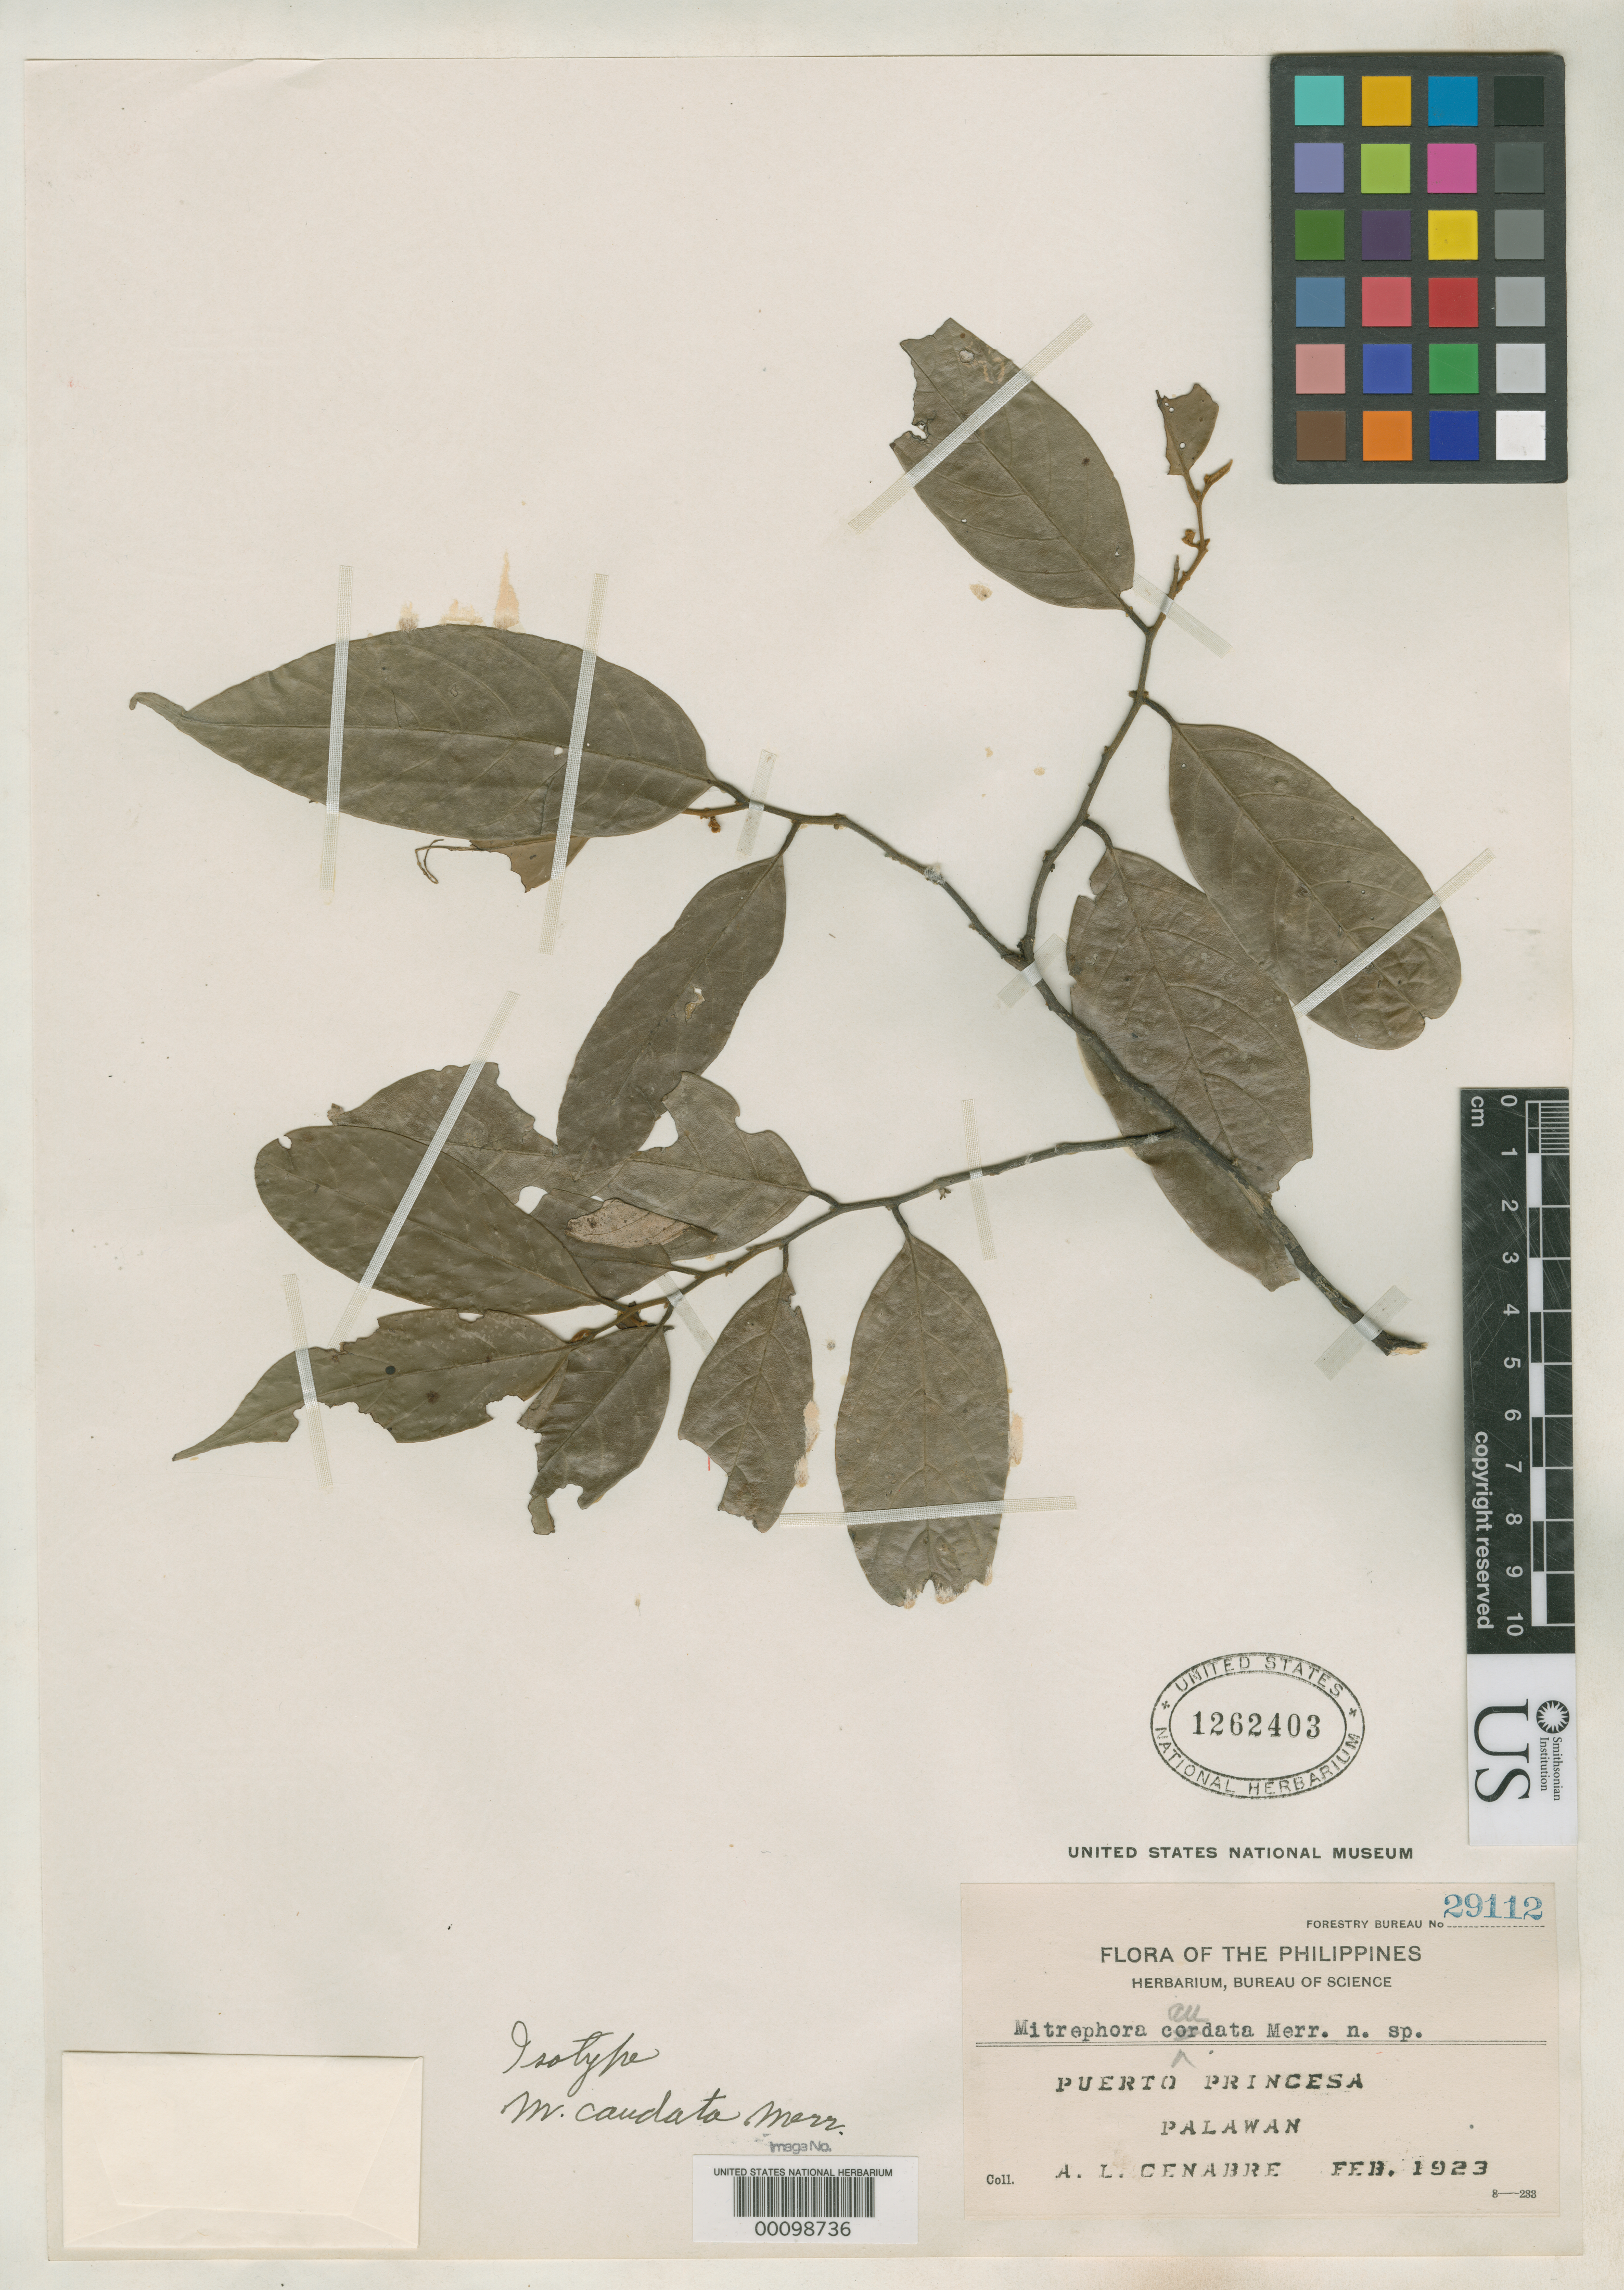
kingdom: Plantae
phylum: Tracheophyta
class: Magnoliopsida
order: Magnoliales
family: Annonaceae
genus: Mitrephora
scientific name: Mitrephora caudata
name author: Merr.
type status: Isotype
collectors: A. Cenabre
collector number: For Bur. 29112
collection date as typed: Feb 1923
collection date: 1923-02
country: Philippines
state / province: Mimaropa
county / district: Palawan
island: Palawan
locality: Puerto Princesa.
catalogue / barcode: US 1262403